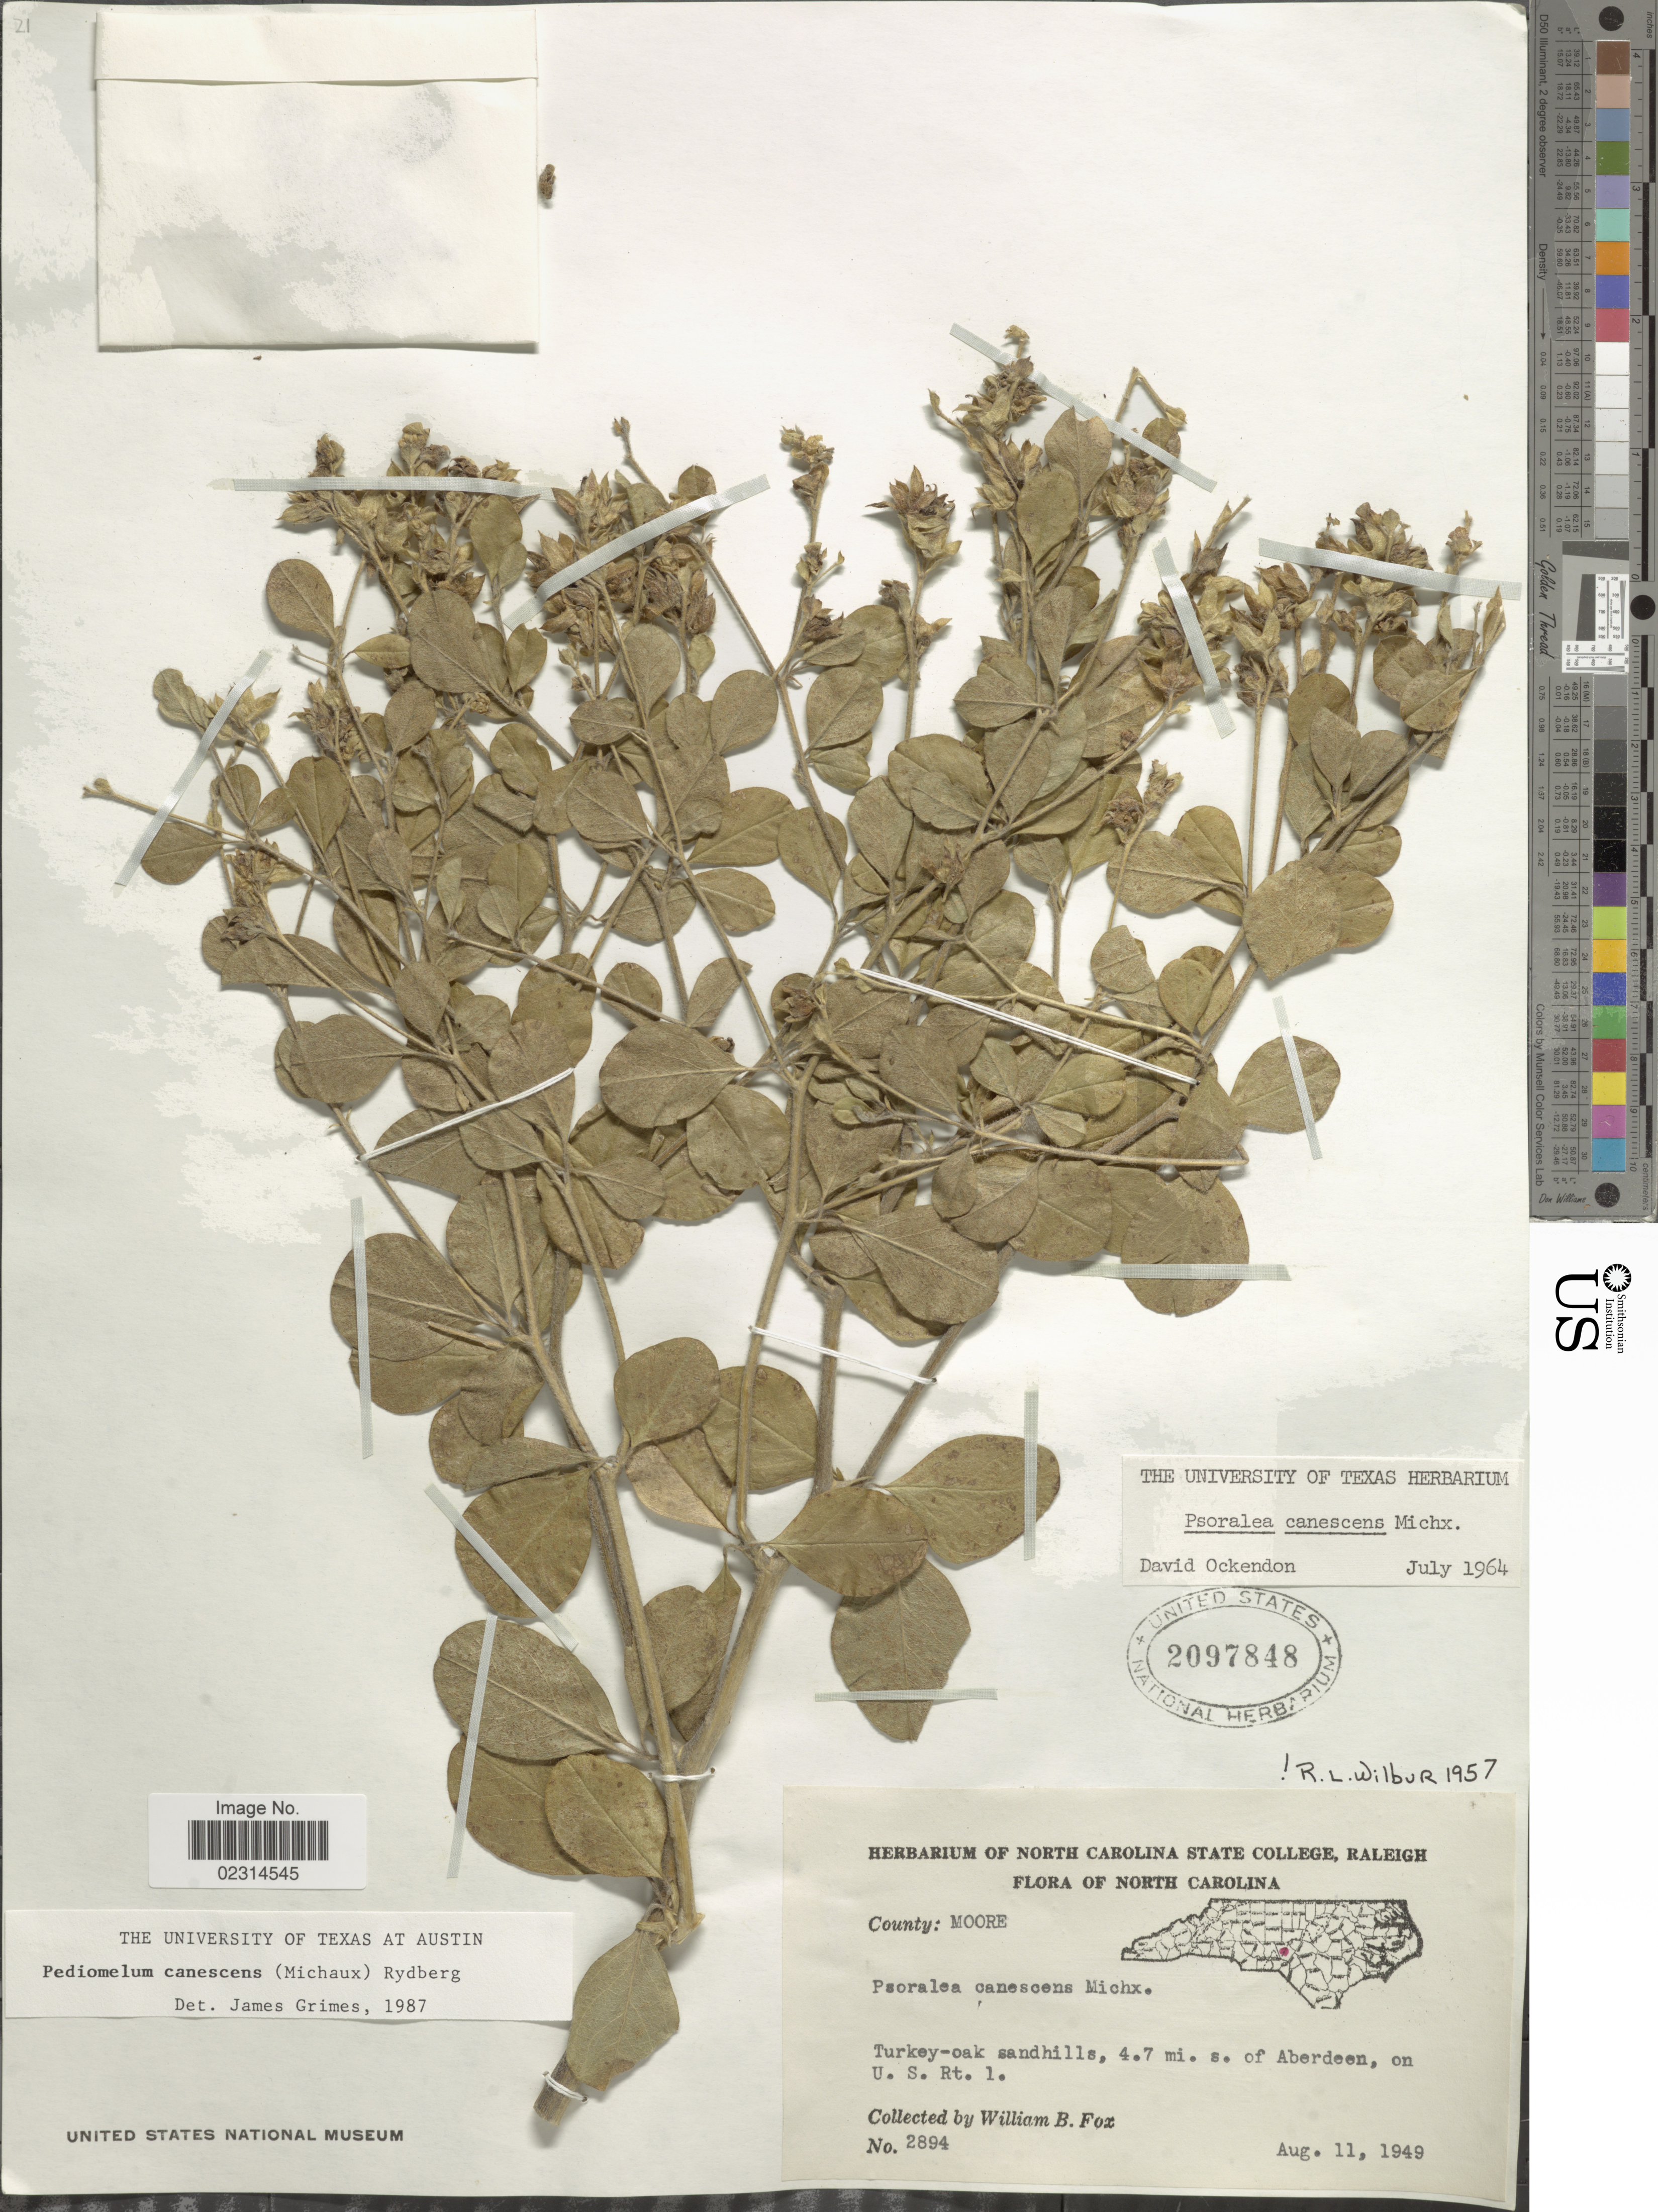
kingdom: Plantae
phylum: Tracheophyta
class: Magnoliopsida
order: Fabales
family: Fabaceae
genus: Pediomelum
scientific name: Pediomelum canescens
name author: (Michx.) Rydb.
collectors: W. B. Fox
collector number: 2894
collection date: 1949-08-11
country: United States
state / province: North Carolina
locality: Moore, Turkey-oak sandhills, 4.7 mi s. of Aberdeen, on U.S. Rt. 1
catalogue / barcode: US 2097848